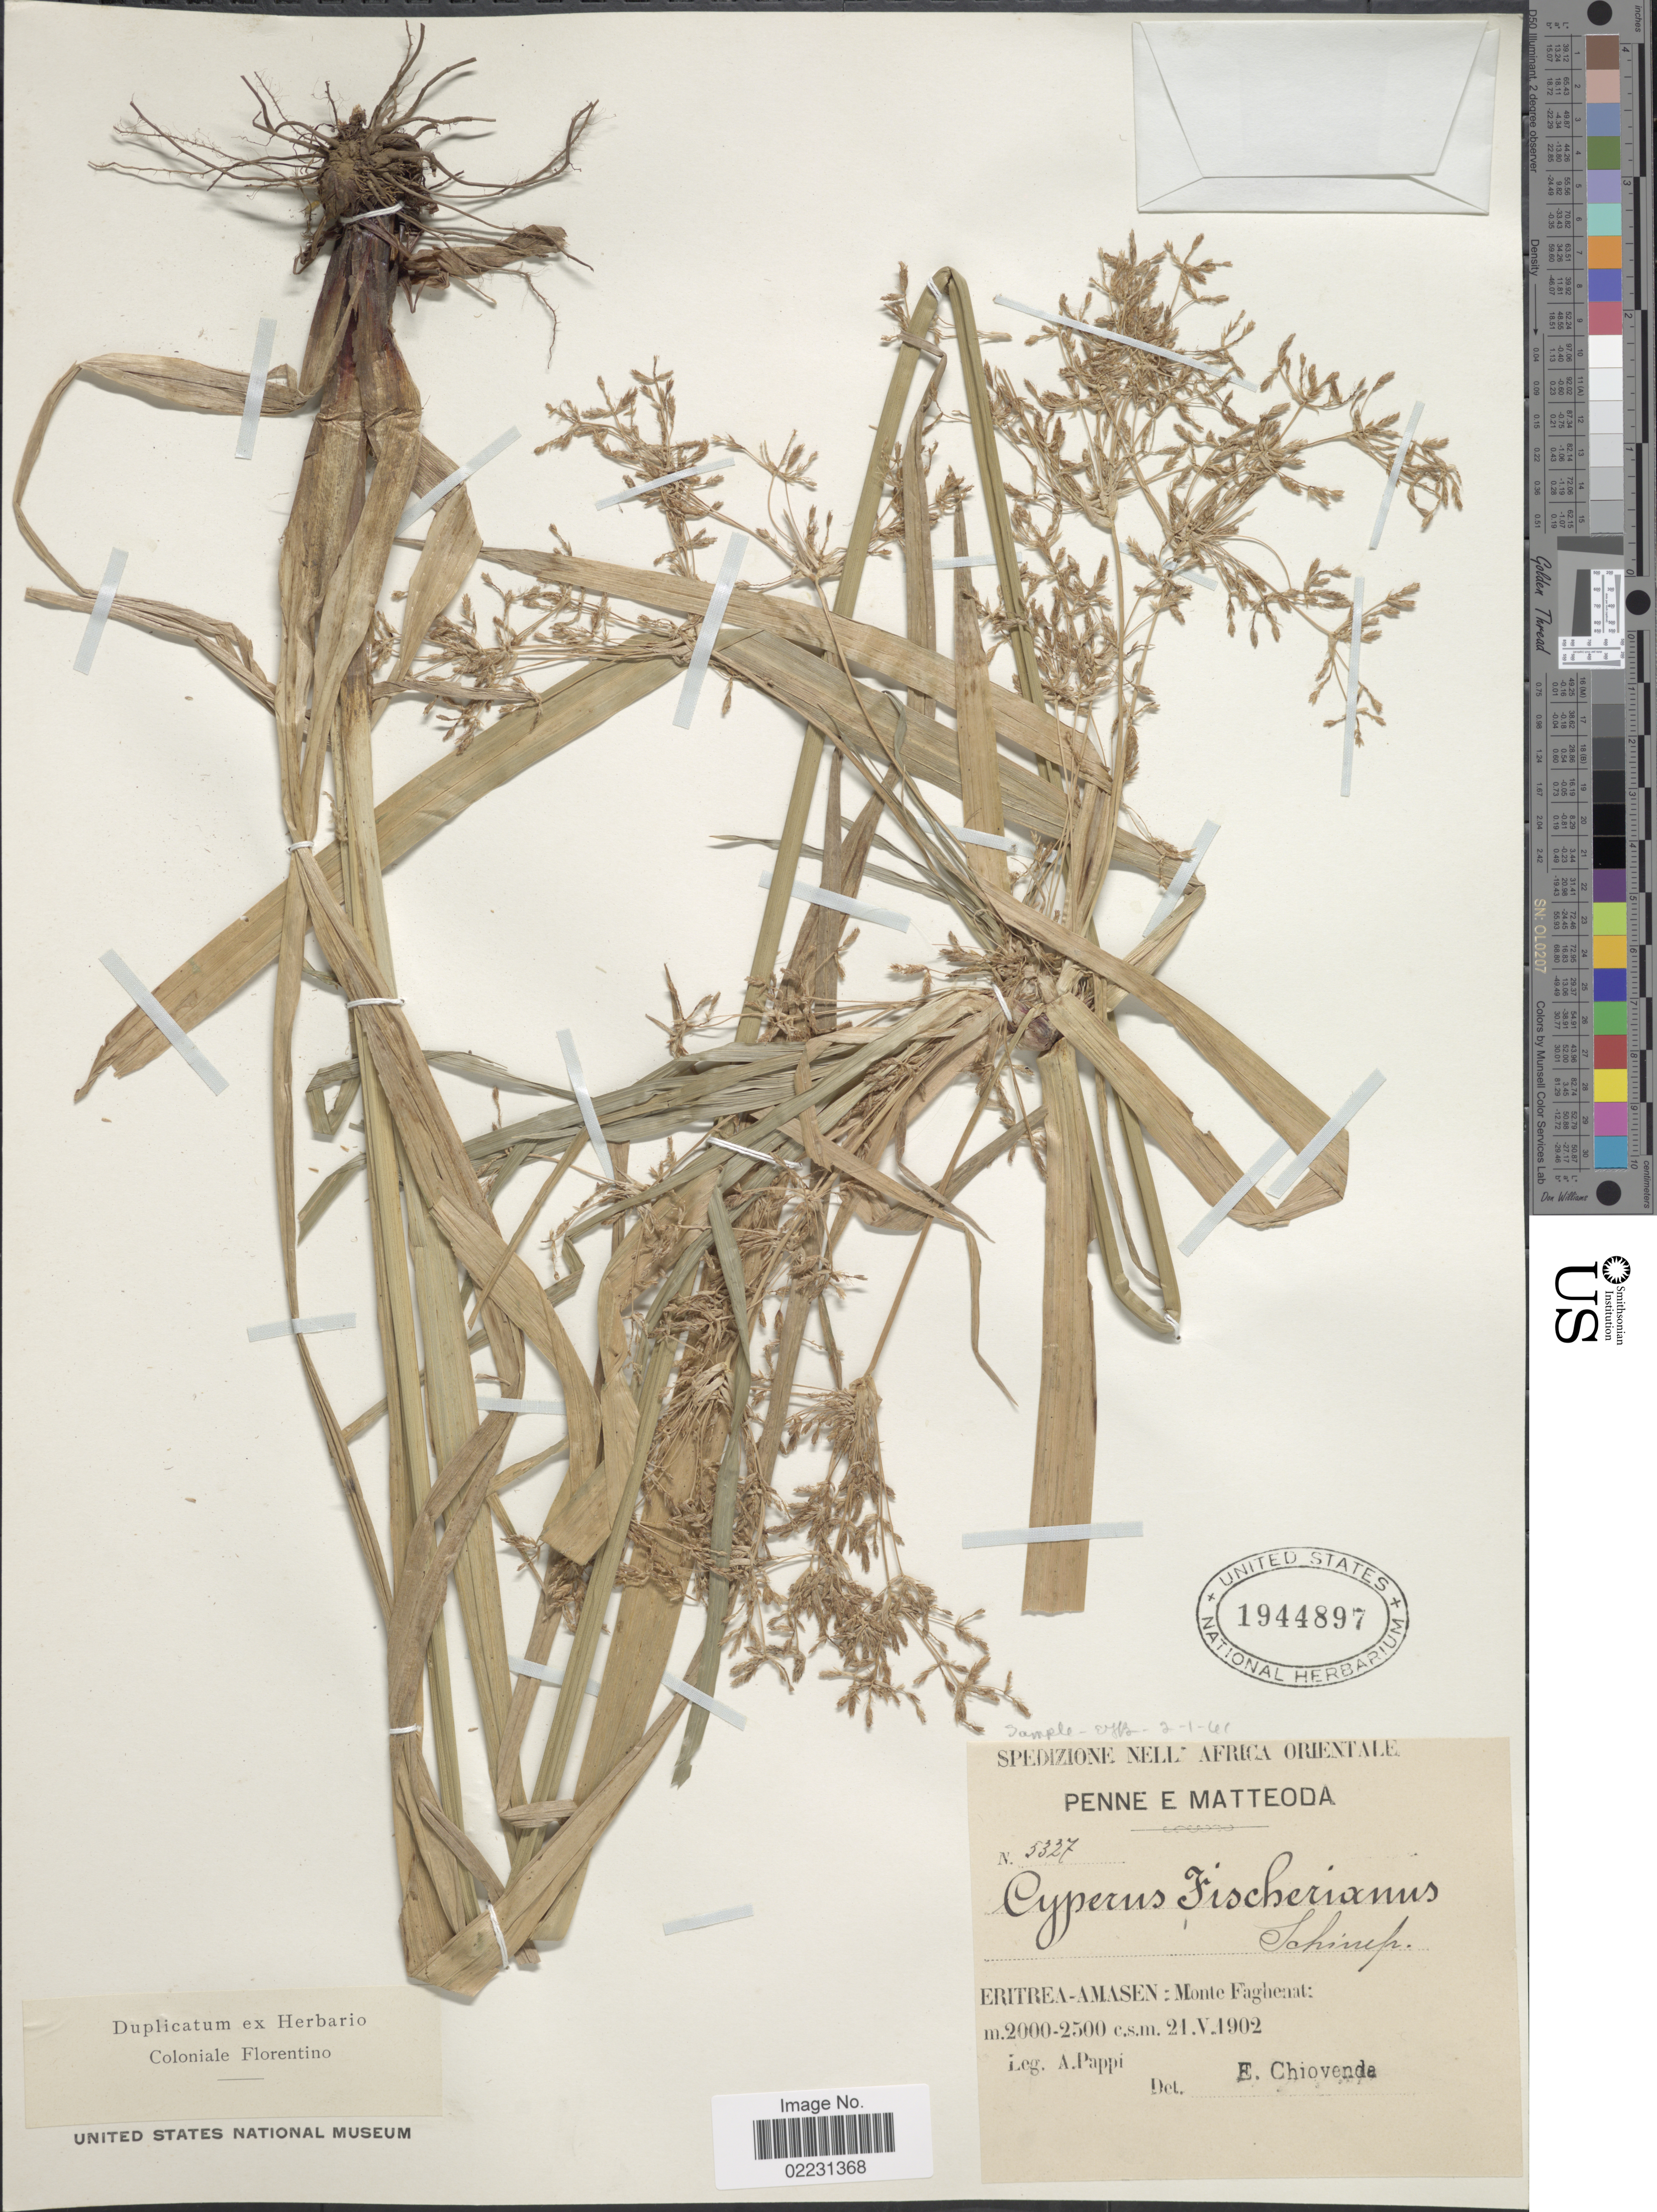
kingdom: Plantae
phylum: Tracheophyta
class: Liliopsida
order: Poales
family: Cyperaceae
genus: Cyperus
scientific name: Cyperus fischerianus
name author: G.W. Schimp. ex A. Rich.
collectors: A. Pappi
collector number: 5327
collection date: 1902-05-21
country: Eritrea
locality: Eritea - Amasen: Monte Fagheaat.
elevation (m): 2000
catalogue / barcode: US 1944897